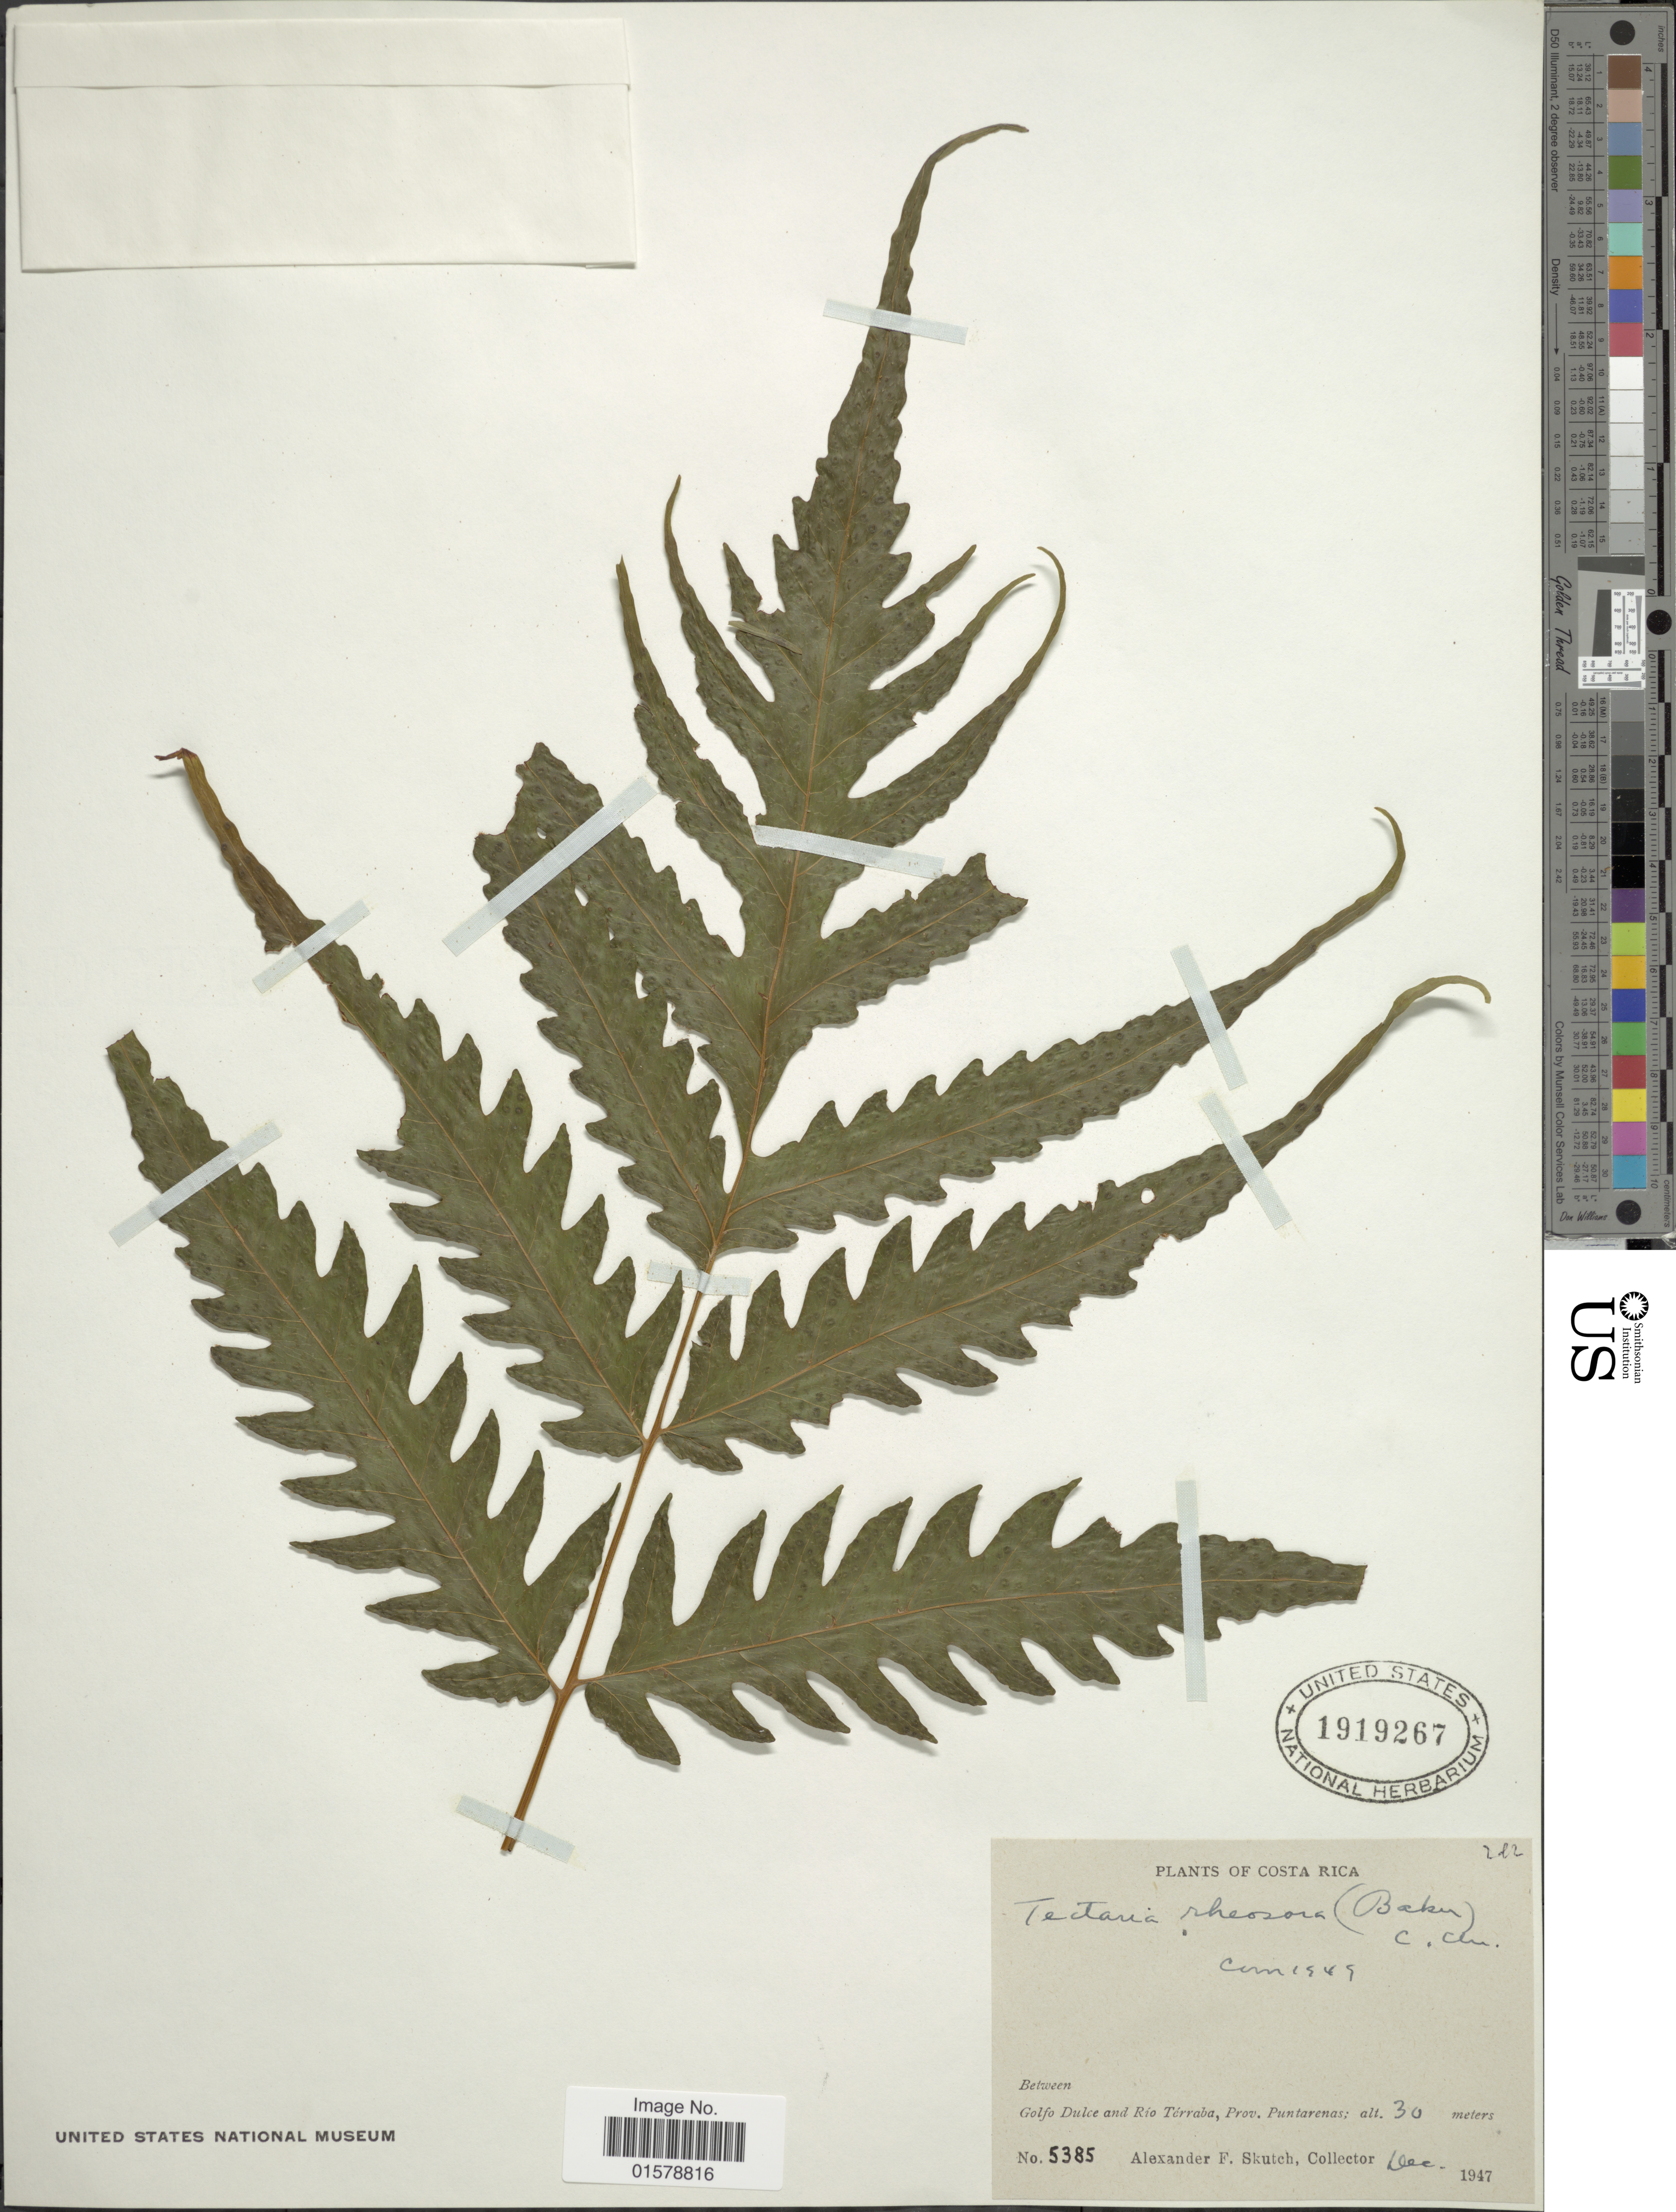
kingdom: Plantae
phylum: Tracheophyta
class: Polypodiopsida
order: Polypodiales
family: Tectariaceae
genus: Tectaria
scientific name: Tectaria rivalis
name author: (Mett. ex Kuhn) C. Chr.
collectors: A. F. Skutch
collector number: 5385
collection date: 1947-12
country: Costa Rica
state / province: Puntarenas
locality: Between Golfo Dulce and Rio Terraba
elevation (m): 30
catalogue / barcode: US 191967